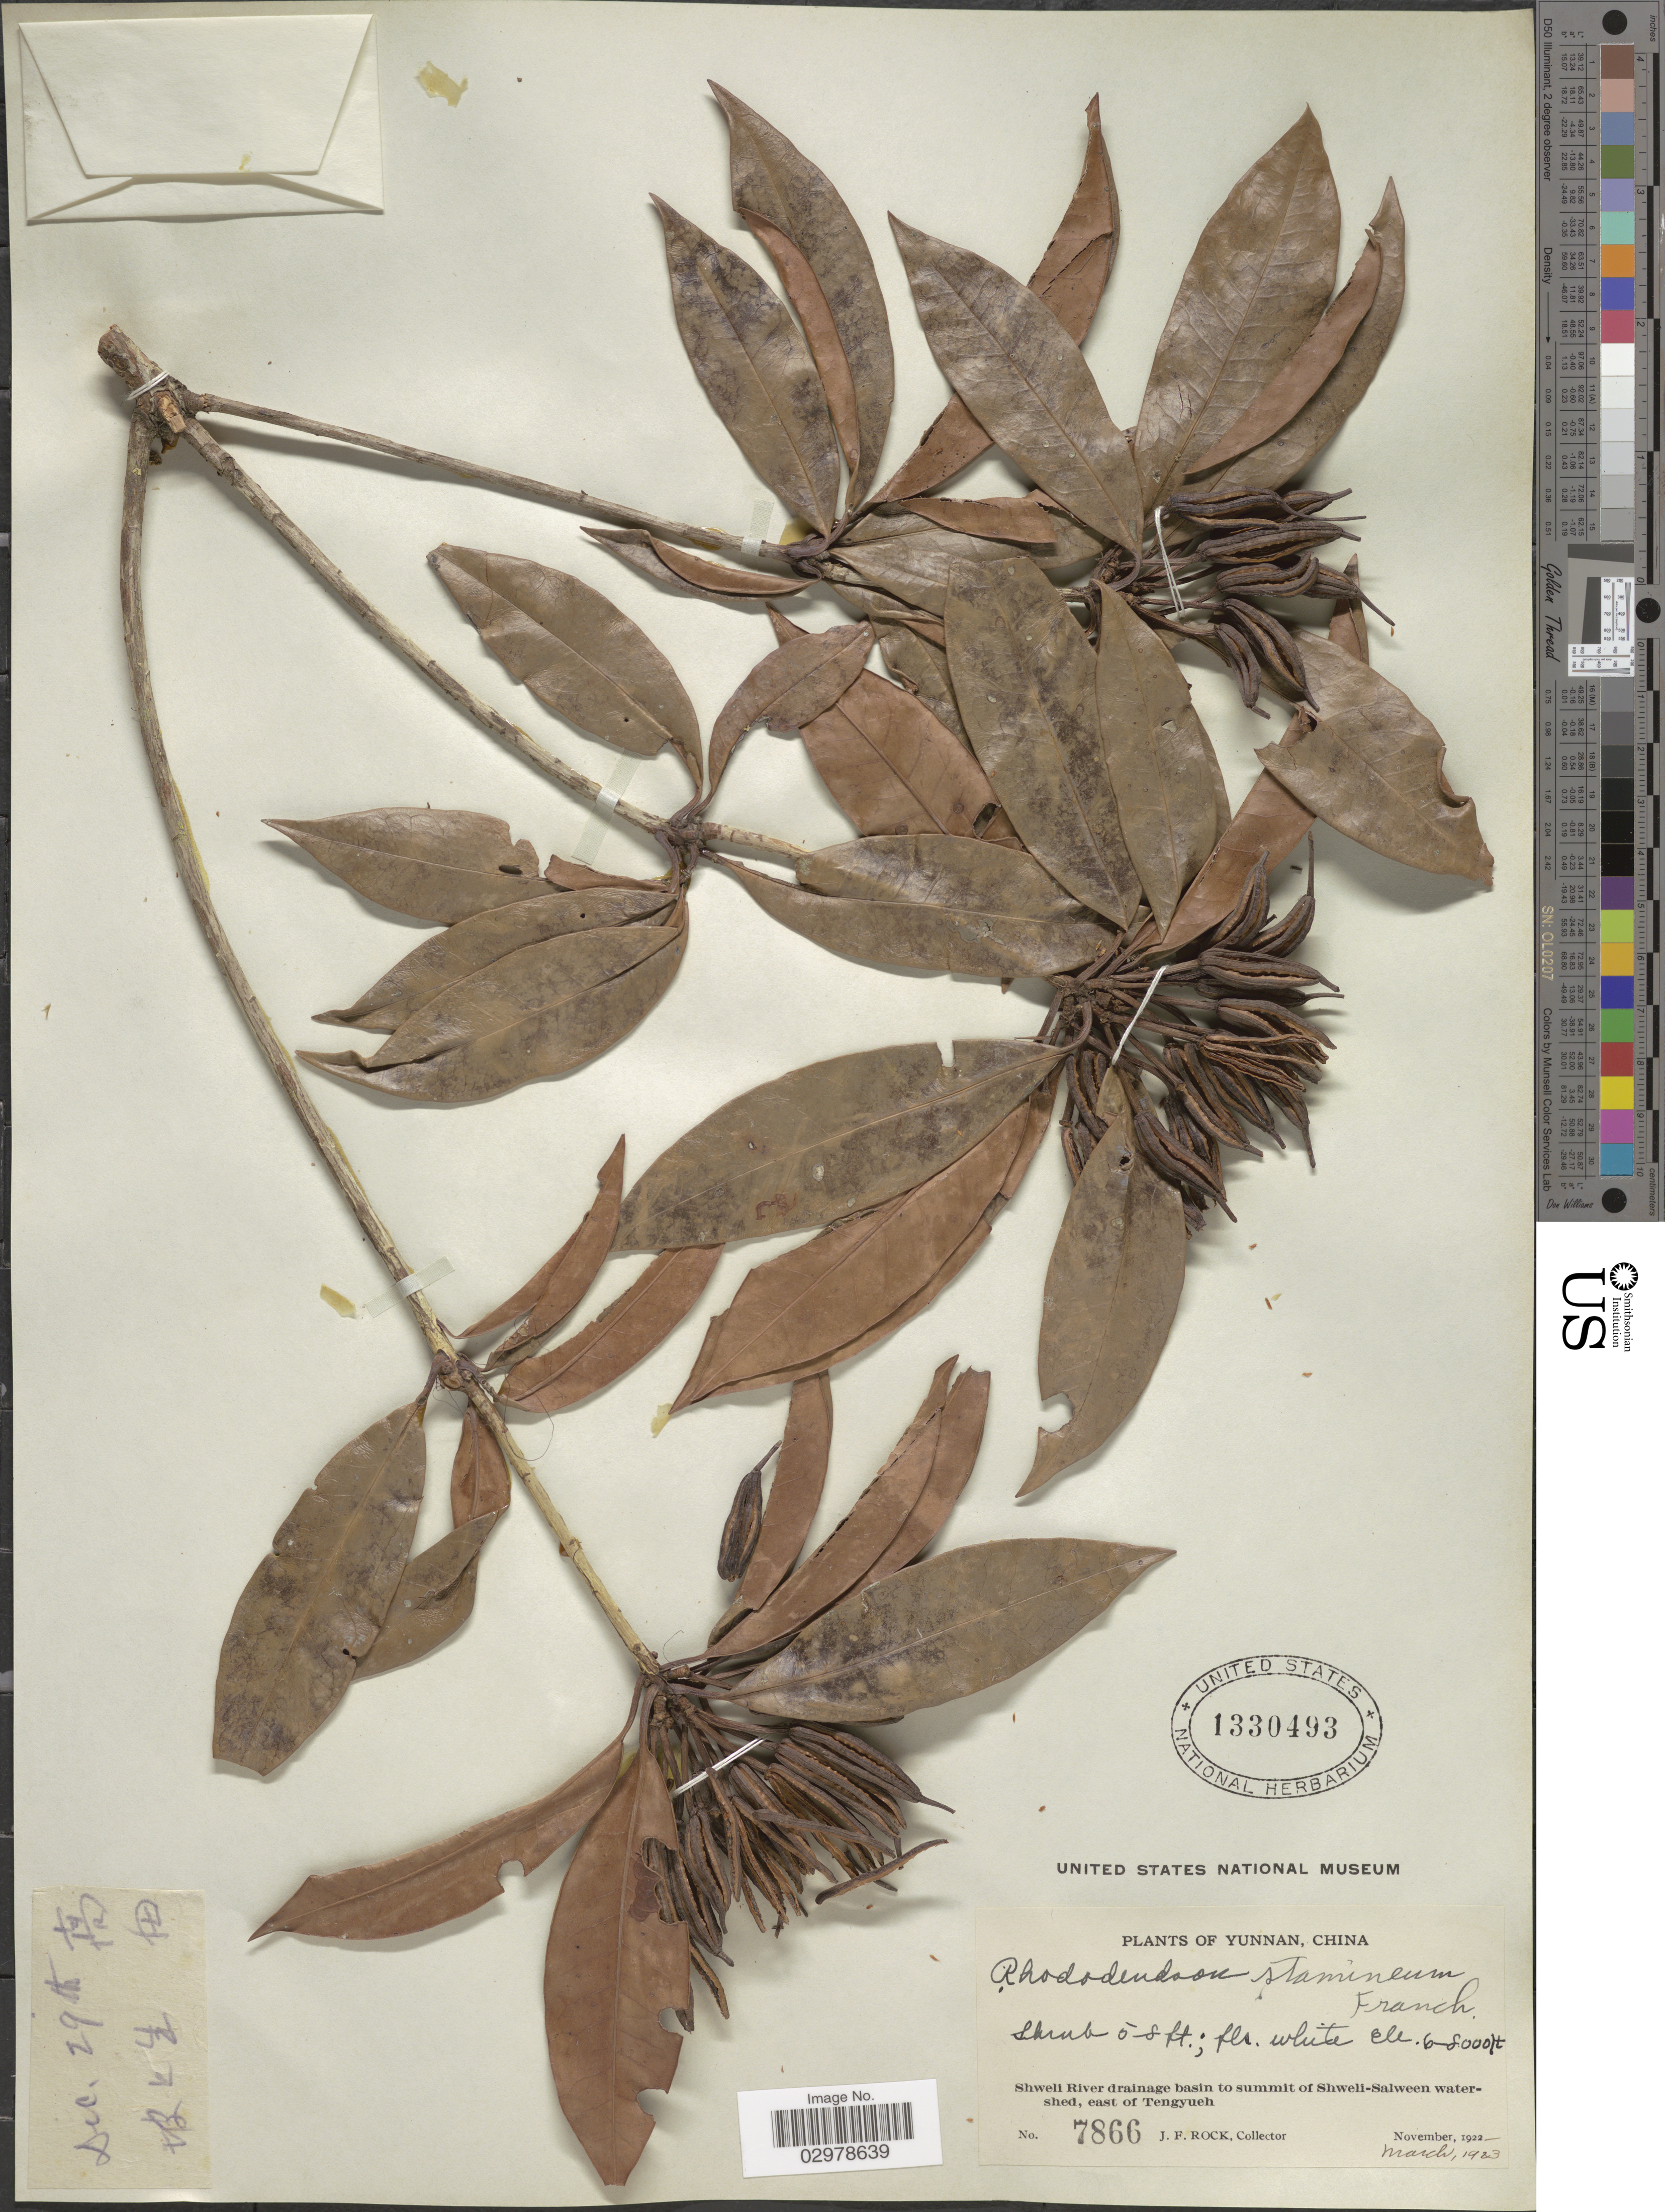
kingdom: Plantae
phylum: Tracheophyta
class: Magnoliopsida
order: Ericales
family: Ericaceae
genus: Rhododendron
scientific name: Rhododendron stamineum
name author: Franch.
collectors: J. Rock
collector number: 7866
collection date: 1922-11/1923-03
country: China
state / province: Yunnan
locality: Shweli River drainage basin to summit of Shweli-Salween watershed, east of Tengyueh.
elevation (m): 1829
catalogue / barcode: US 1330493